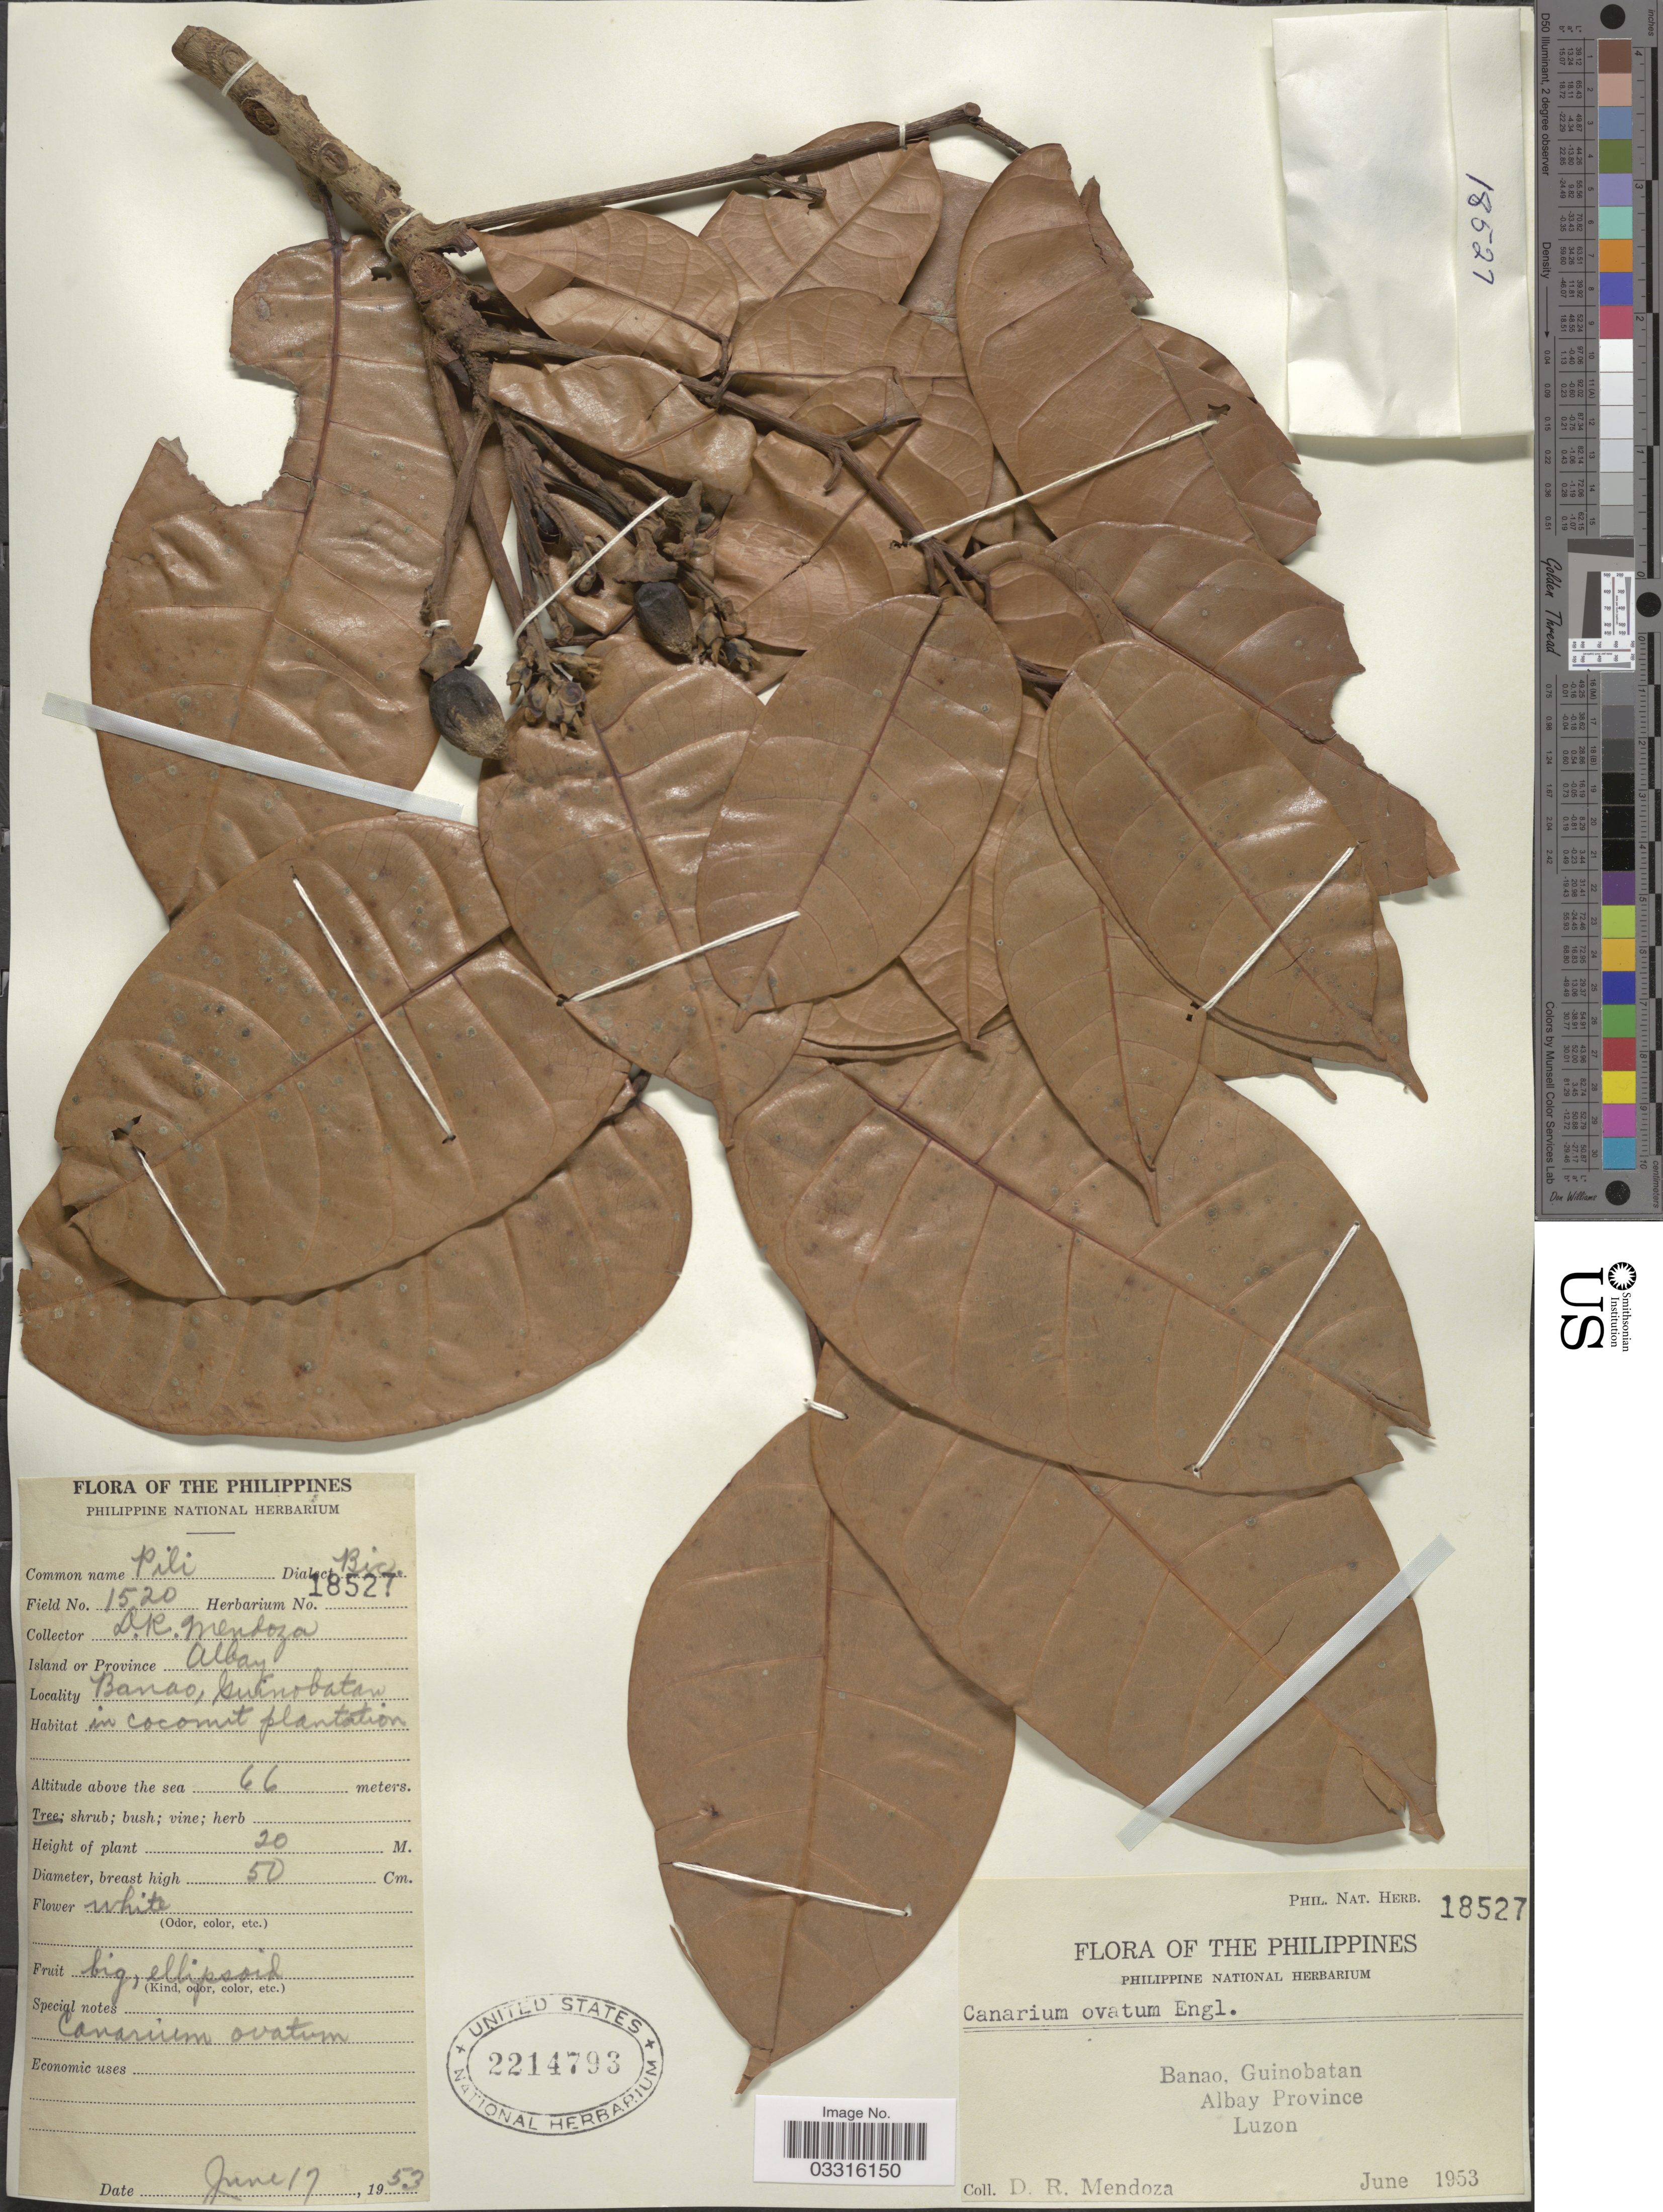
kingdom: Plantae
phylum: Tracheophyta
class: Magnoliopsida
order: Sapindales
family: Burseraceae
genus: Canarium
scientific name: Canarium ovatum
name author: Engl.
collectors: D. Mendoza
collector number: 1520/ Phil. Nat. Herb. 18527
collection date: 1953-06-17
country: Philippines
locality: Banao, Guinobatan. Albay Province, Luzon.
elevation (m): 66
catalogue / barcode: US 2214793